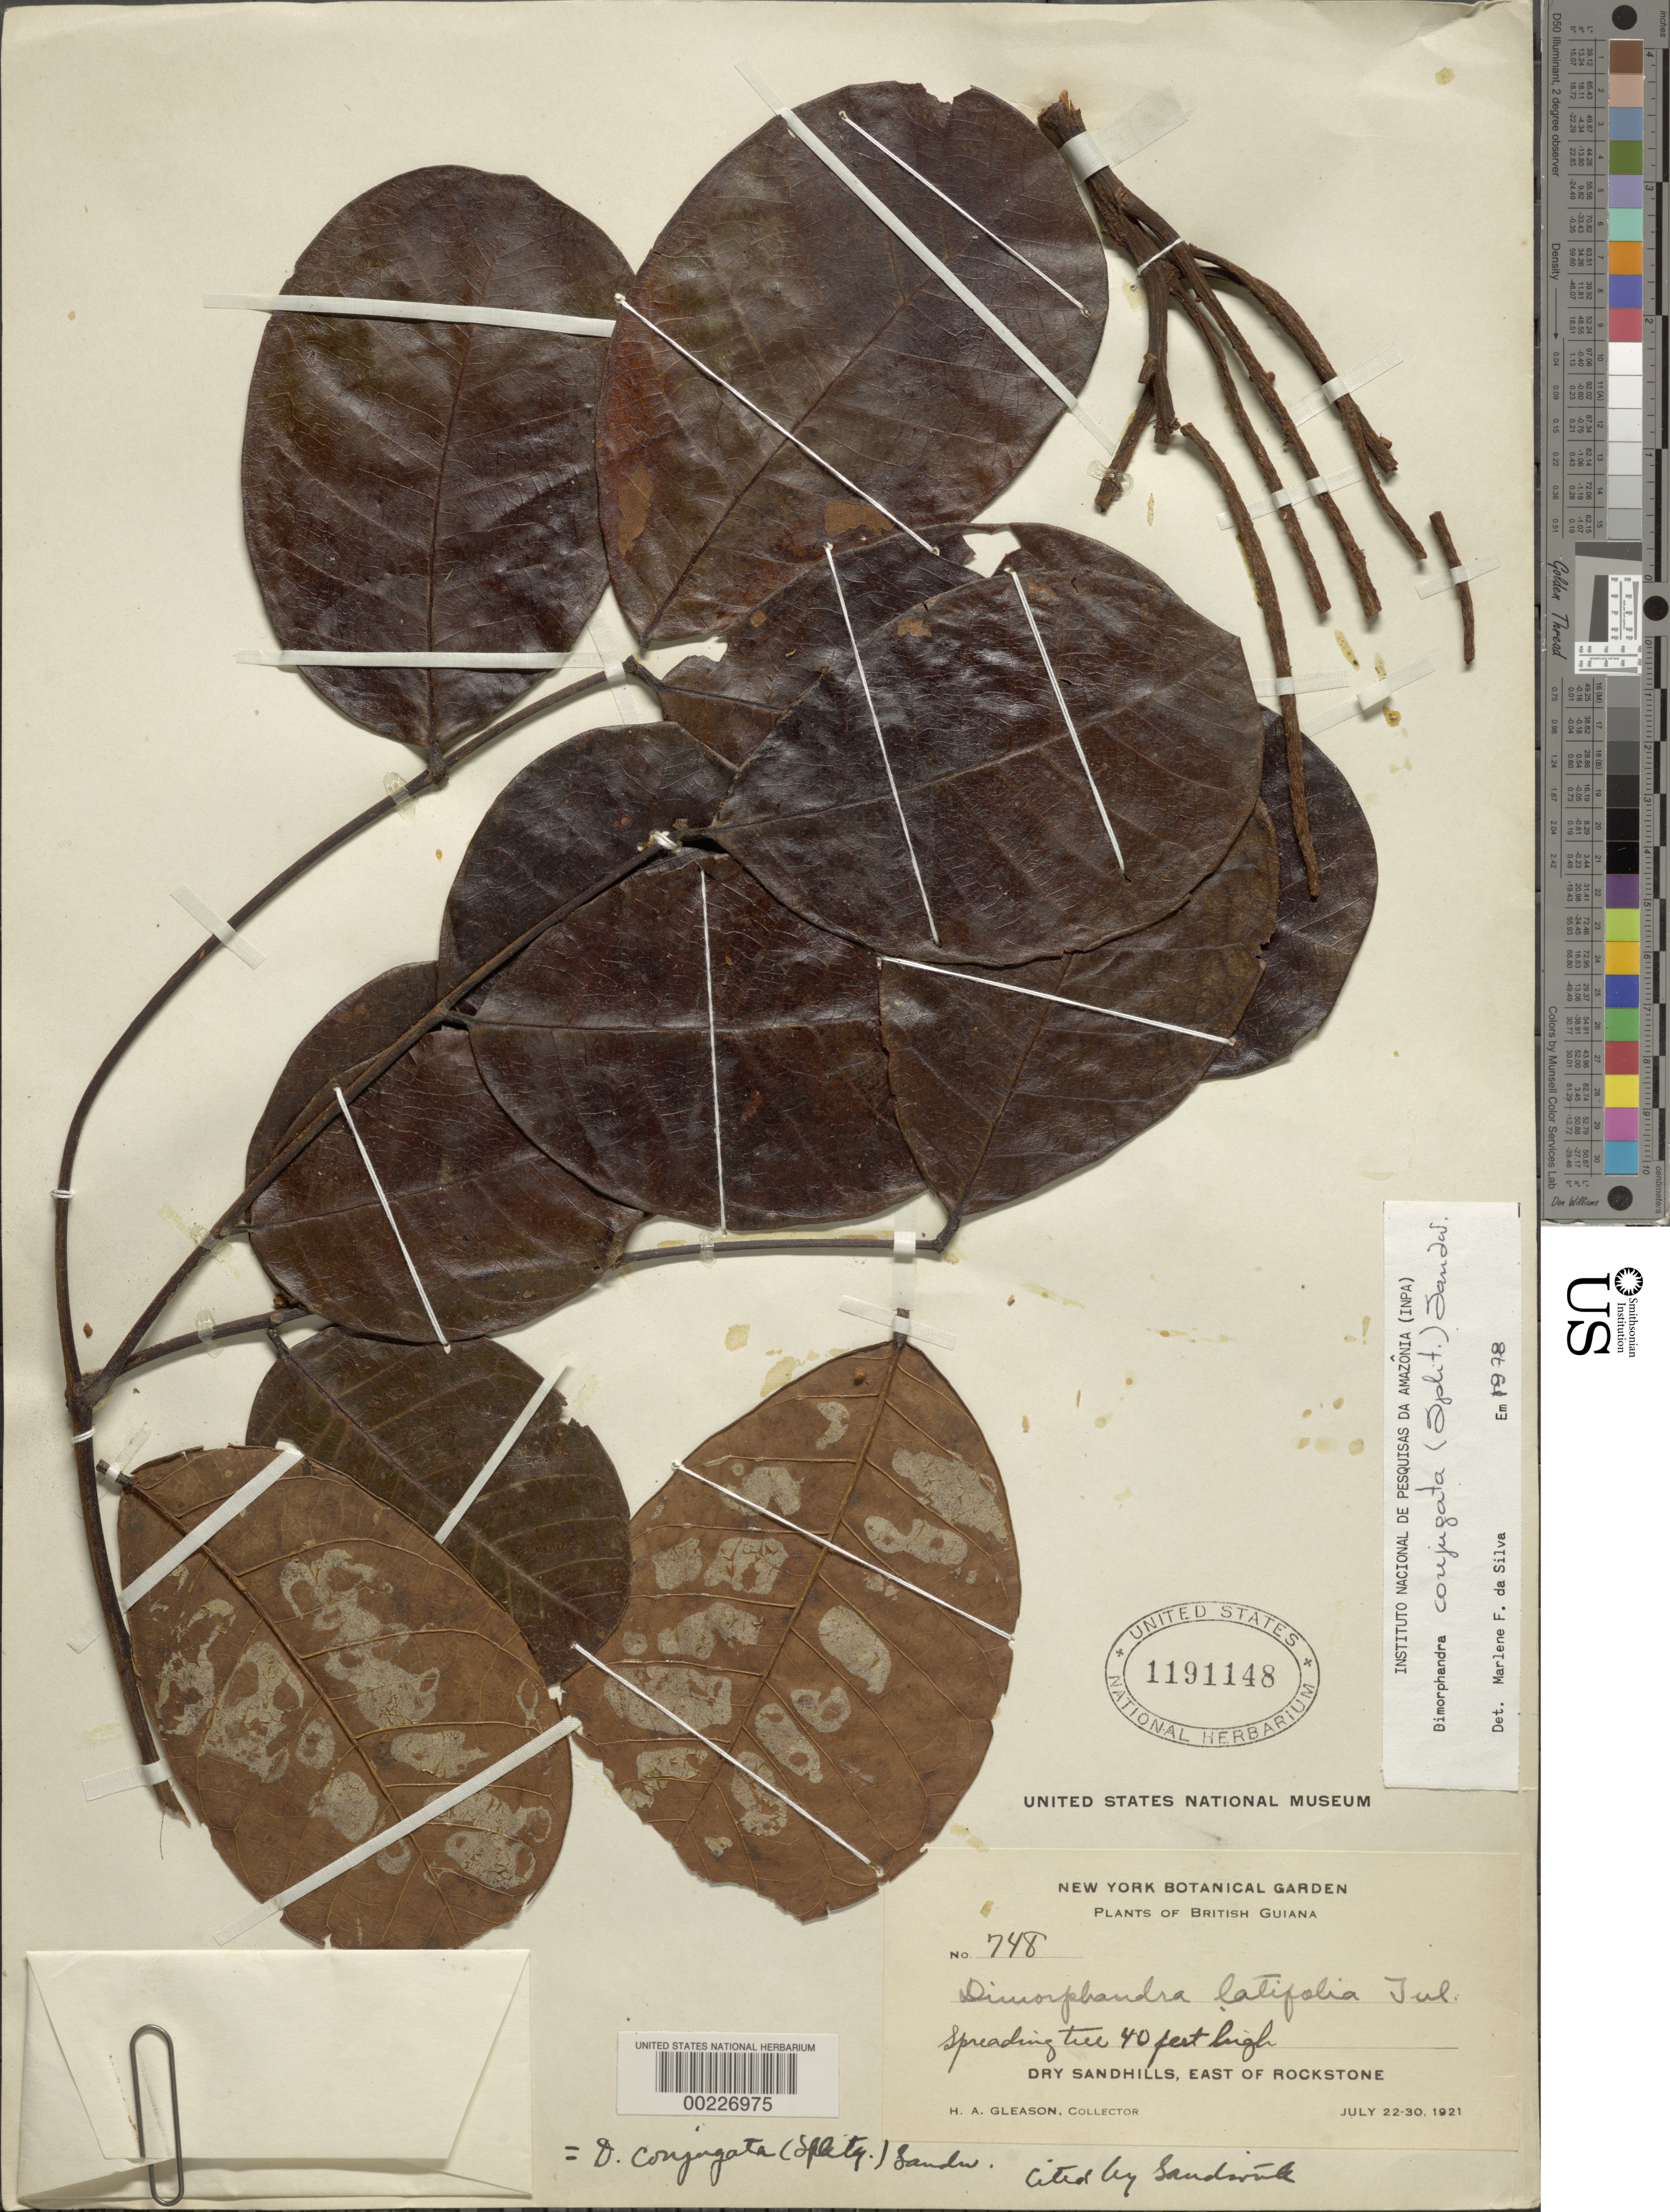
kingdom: Plantae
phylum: Tracheophyta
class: Magnoliopsida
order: Fabales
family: Fabaceae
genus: Dimorphandra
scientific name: Dimorphandra conjugata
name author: (Splitg.) Sandwith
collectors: H. A. Gleason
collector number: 748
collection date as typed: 22 Jul 1921 to 30 Jul 1921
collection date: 1921-07-22/1921-07-30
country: Guyana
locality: E of rockstone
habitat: Dry sandhills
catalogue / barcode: US 1191148